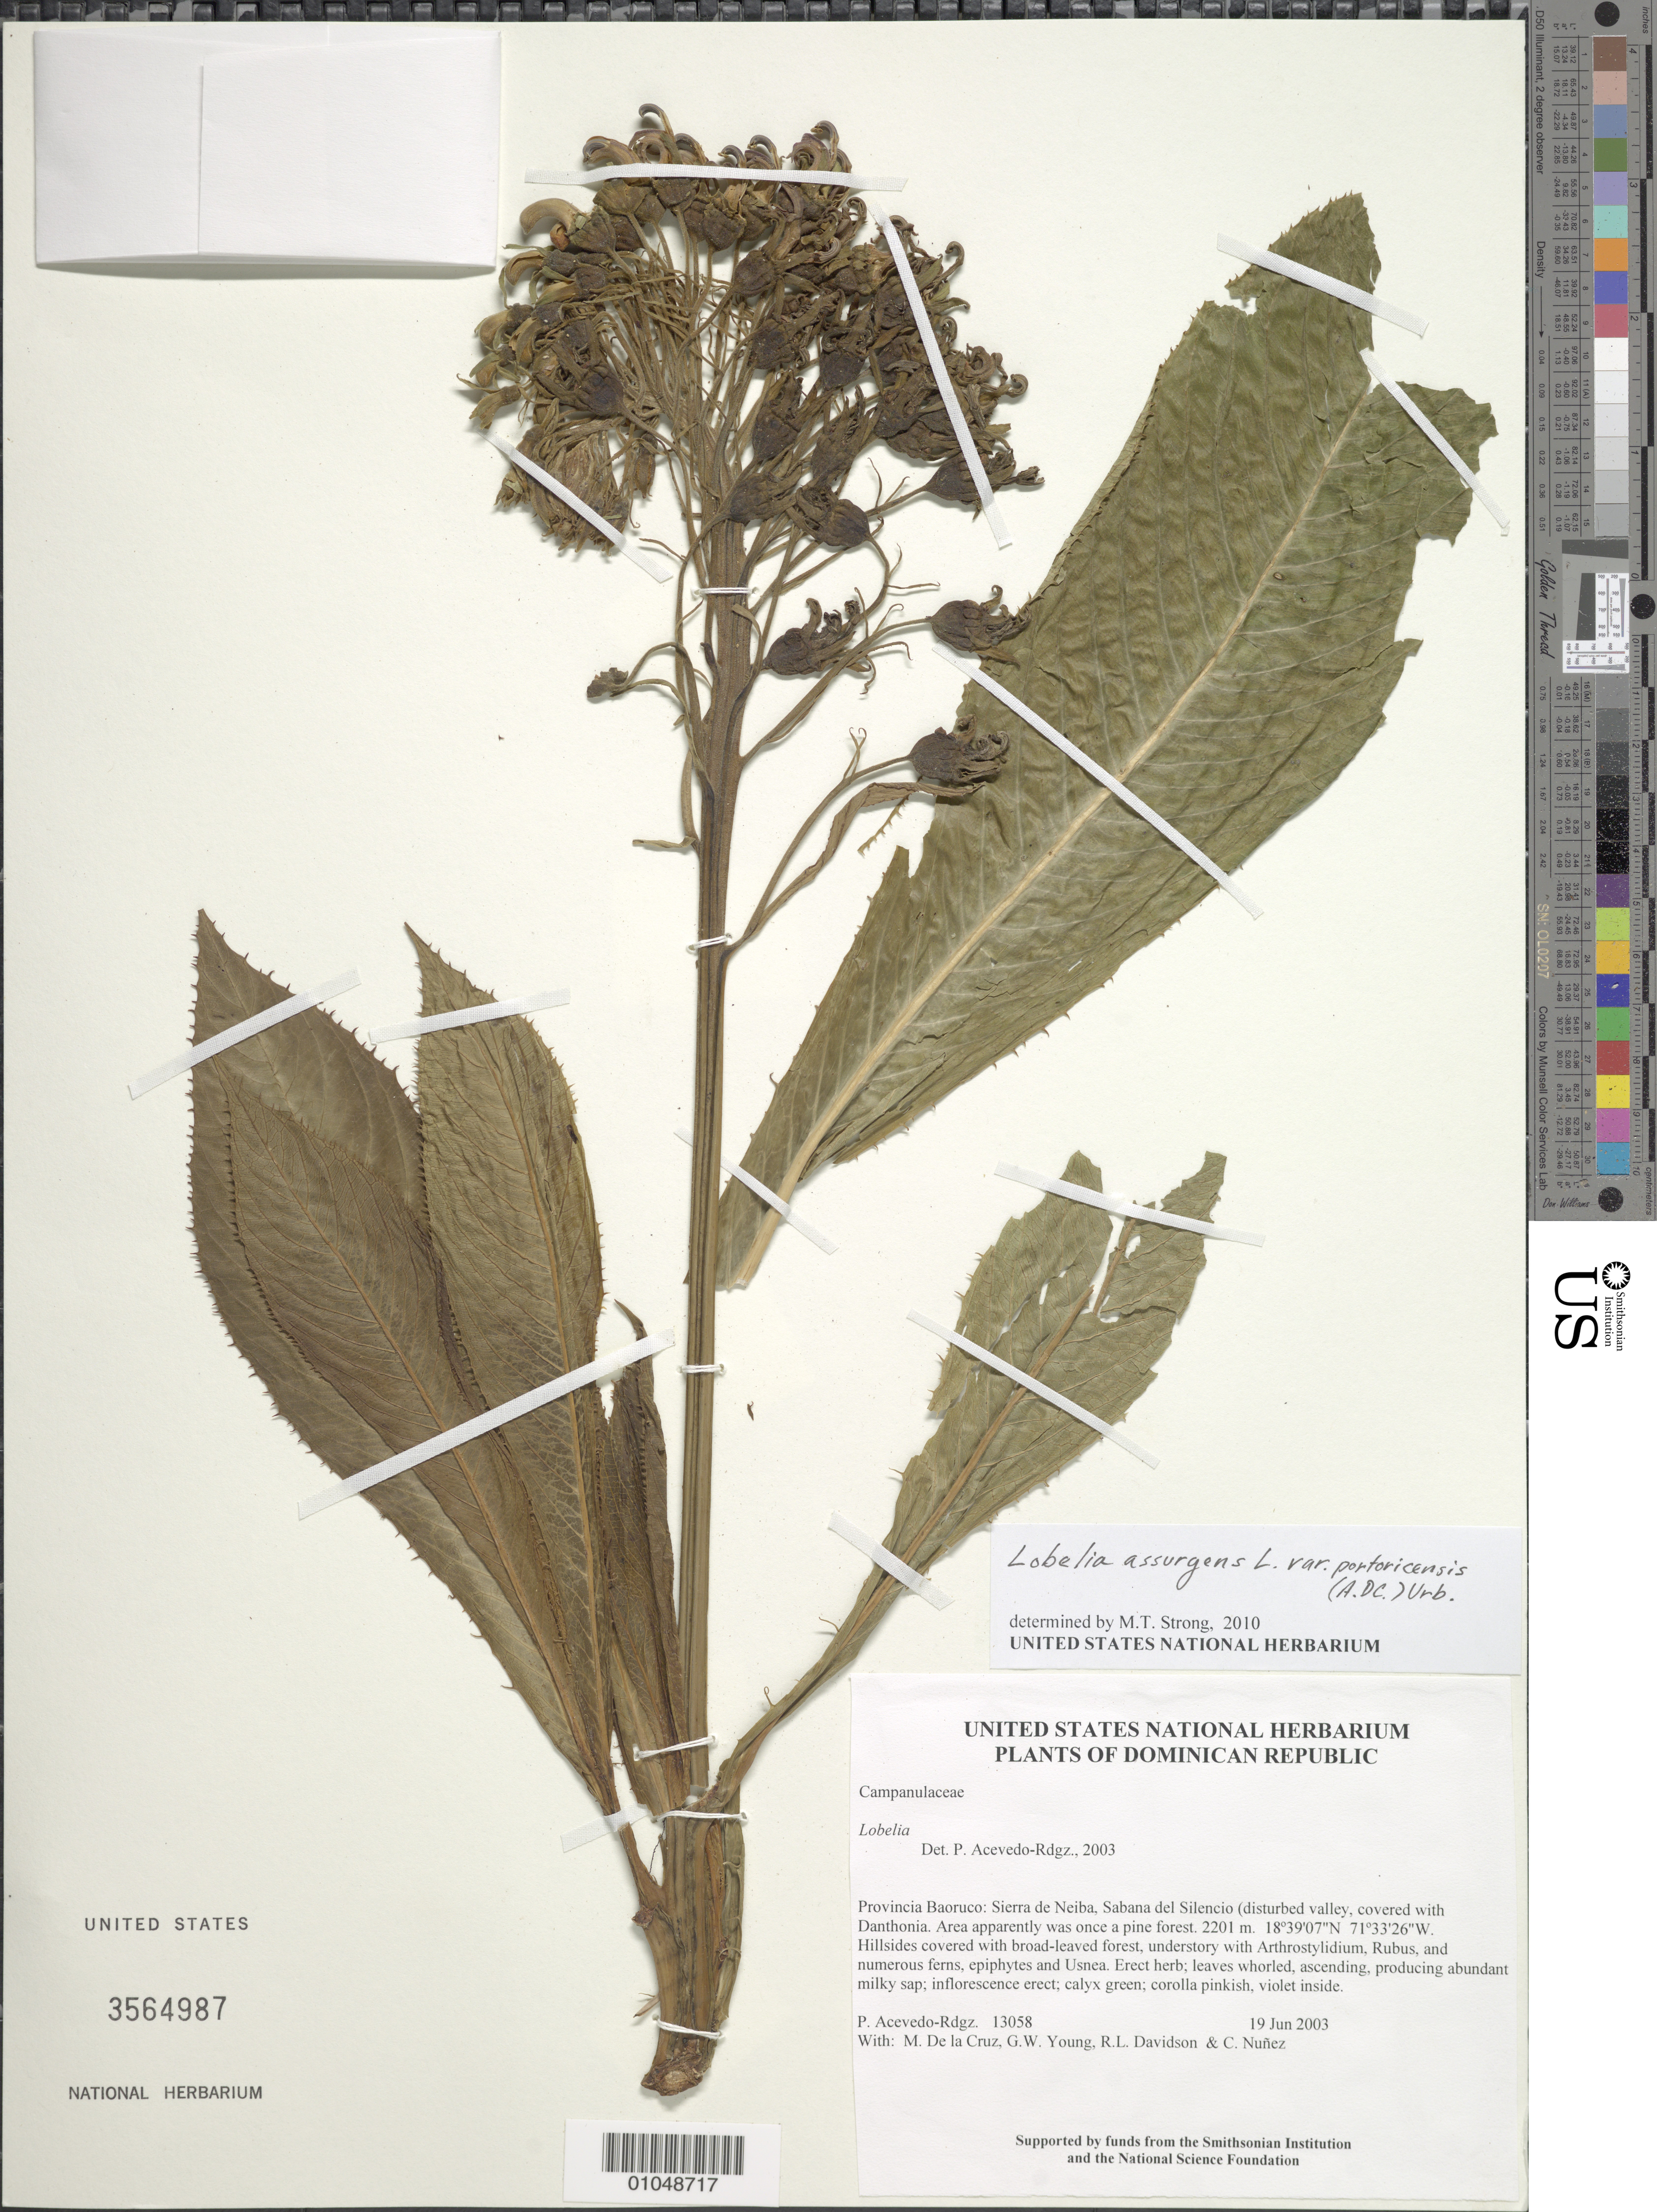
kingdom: Plantae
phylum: Tracheophyta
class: Magnoliopsida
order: Asterales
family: Campanulaceae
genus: Lobelia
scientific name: Lobelia assurgens var. portoricesis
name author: (A. DC.) Urb.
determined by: Strong, M. T., (US), Smithsonian Institution - National Museum of Natural History (UNITED STATES)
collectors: P. Acevedo-Rodr., M. de la Cruz, J. Rawlins, G. Young, R. Davidson & C. Nunez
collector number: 13058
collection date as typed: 19 Jun 2003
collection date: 2003-06-19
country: Dominican Republic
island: Hispaniola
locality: Provincia Baoruco: Sierra de Neiba, Sabana del Silencio (disturbed valley, covered with Danthonia. Area apparently was once a pine forest.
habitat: Hillsides covered with broad-leaved forest, understory with Arthrostylidium, Rubus, and numerous ferns, epiphytes and Usnea.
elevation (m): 2201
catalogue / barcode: US 3564987